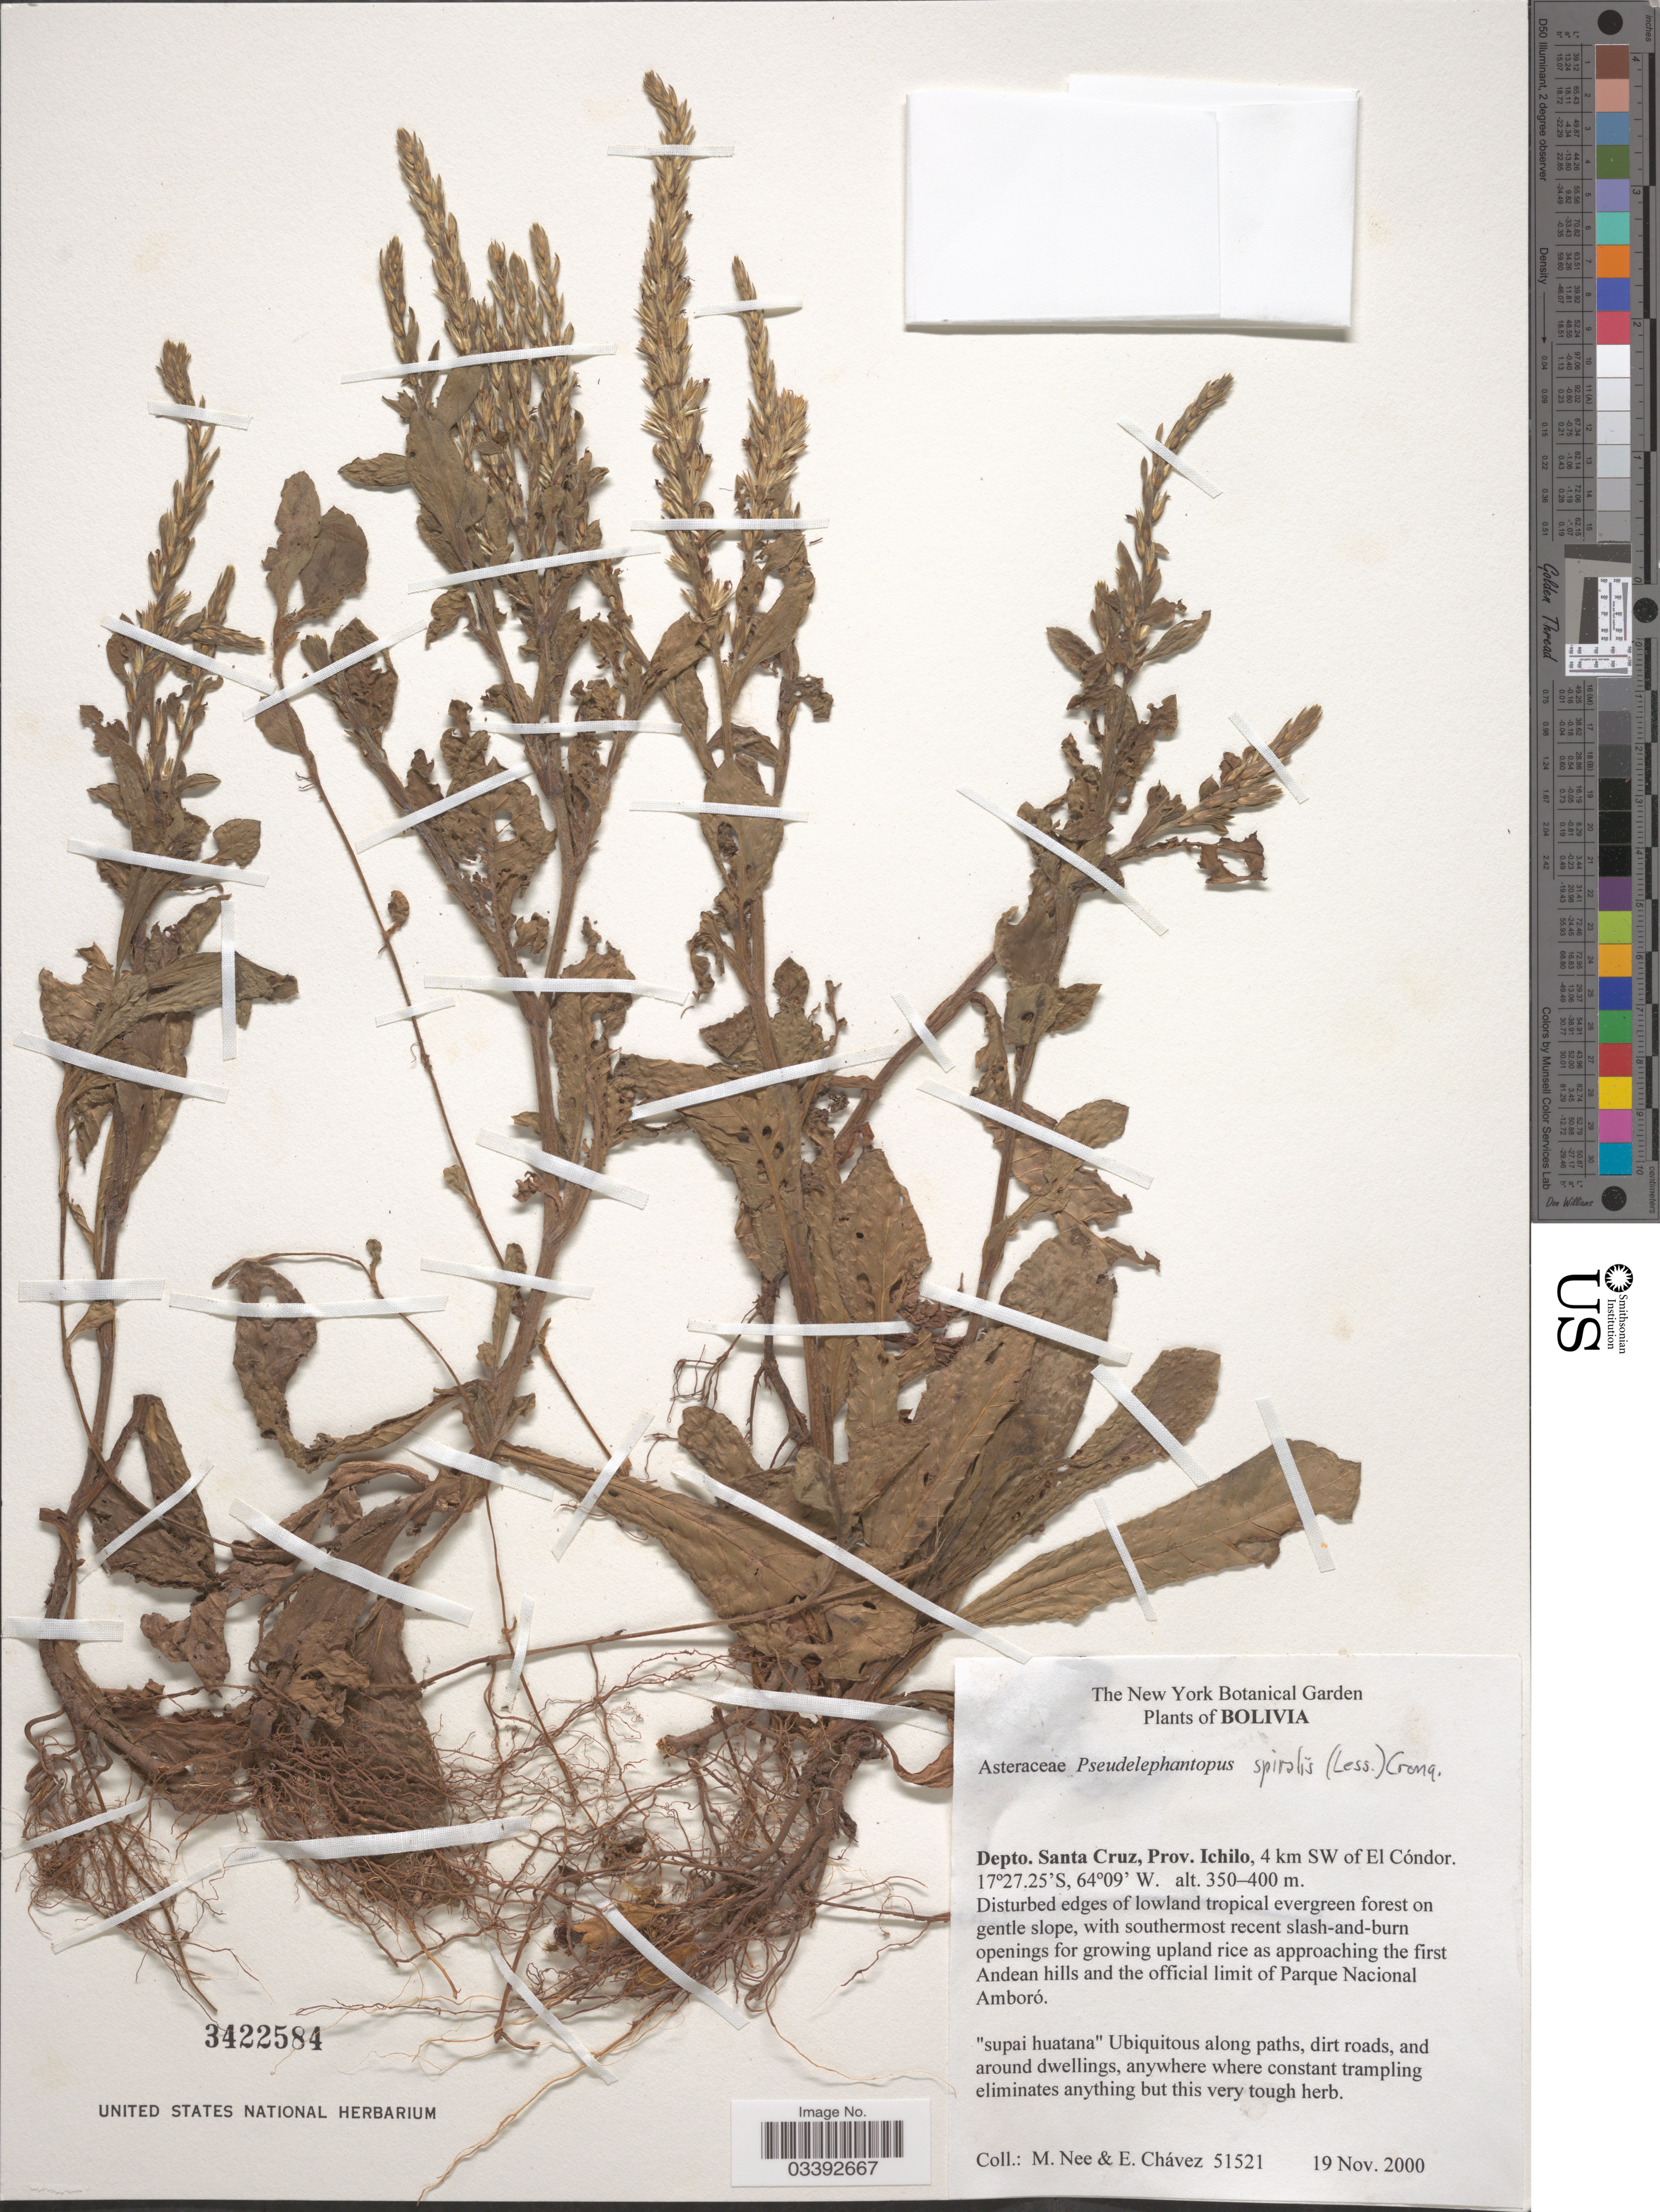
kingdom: Plantae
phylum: Tracheophyta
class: Magnoliopsida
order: Asterales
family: Asteraceae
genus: Pseudelephantopus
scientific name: Pseudelephantopus spiralis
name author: (Less.) Cronquist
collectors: M. Nee & E. Chávez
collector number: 51521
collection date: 2000-11-19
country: Bolivia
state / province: Santa Cruz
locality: Depto. Santa Cruz, Prov. Ichilo, 4 km SW of El Cóndor.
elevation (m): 350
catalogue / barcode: US 3422584